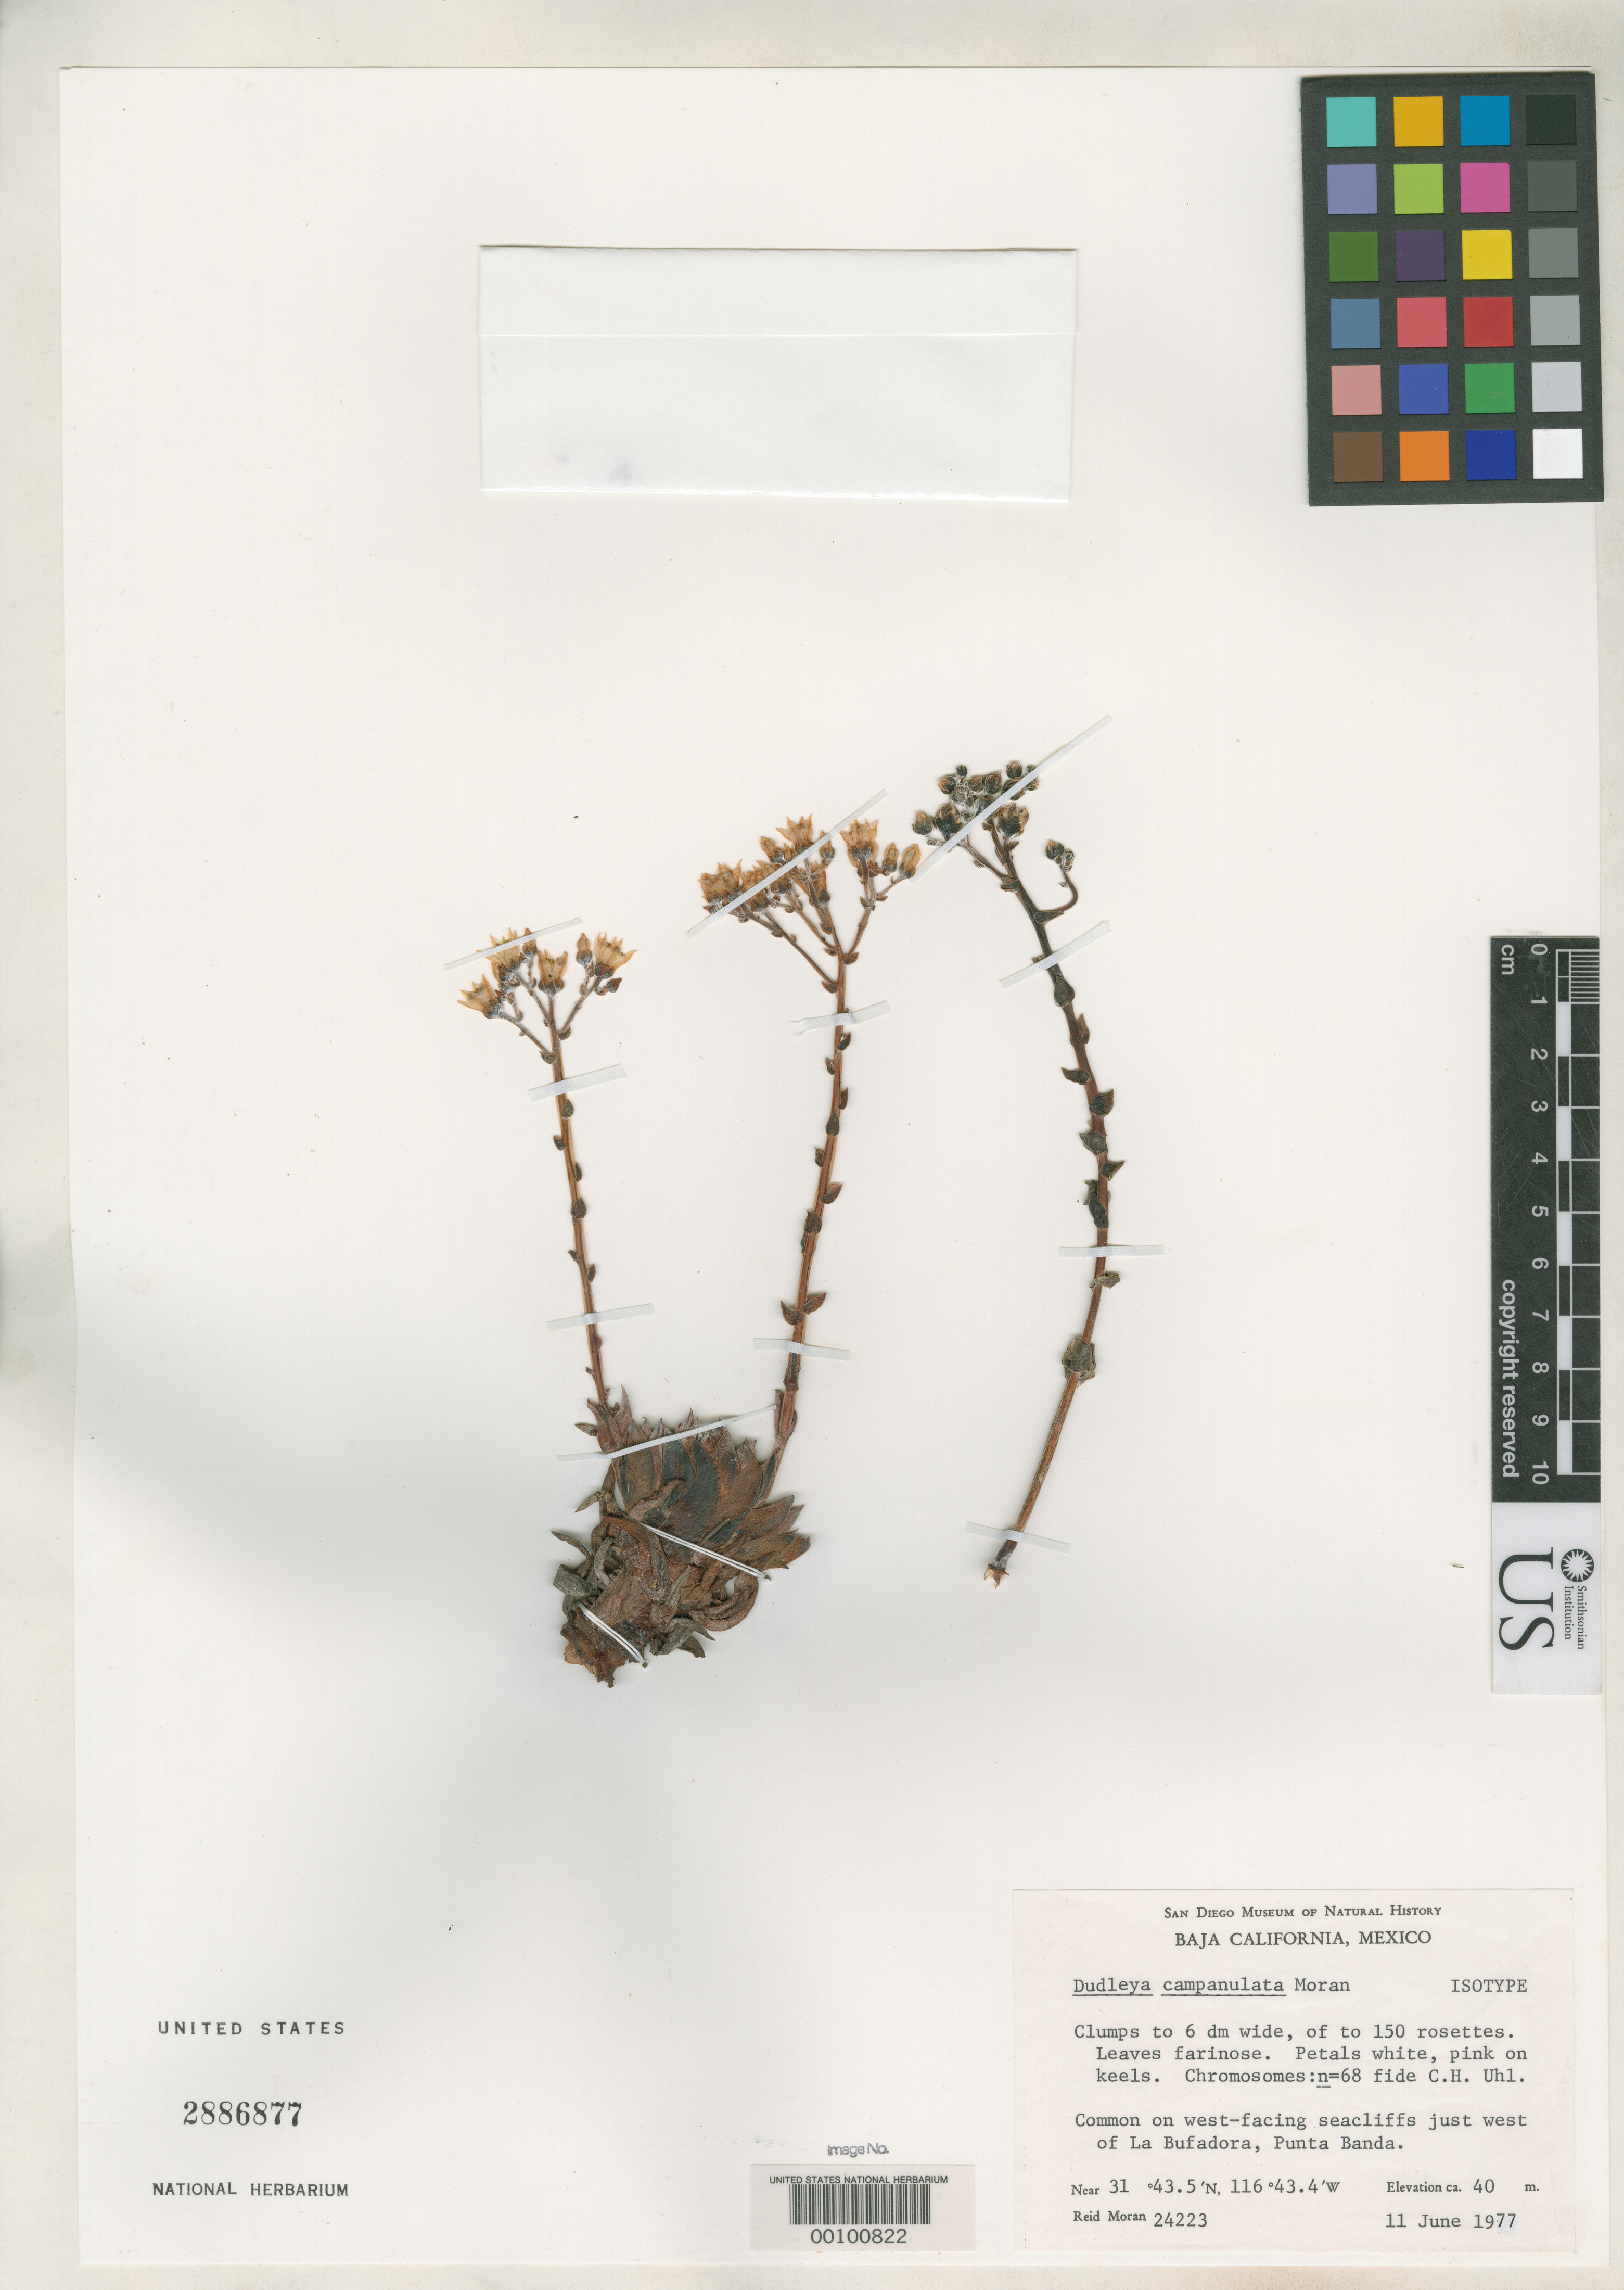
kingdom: Plantae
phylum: Tracheophyta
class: Magnoliopsida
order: Saxifragales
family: Crassulaceae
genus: Dudleya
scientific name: Dudleya campanulata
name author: Moran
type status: Isotype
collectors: R. V. Moran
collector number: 24223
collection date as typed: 11 Jun 1977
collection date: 1977-06-11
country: Mexico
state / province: Baja California Norte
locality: Cliffs W of La Bufadora, Punta Banda.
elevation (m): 40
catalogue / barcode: US 2886877